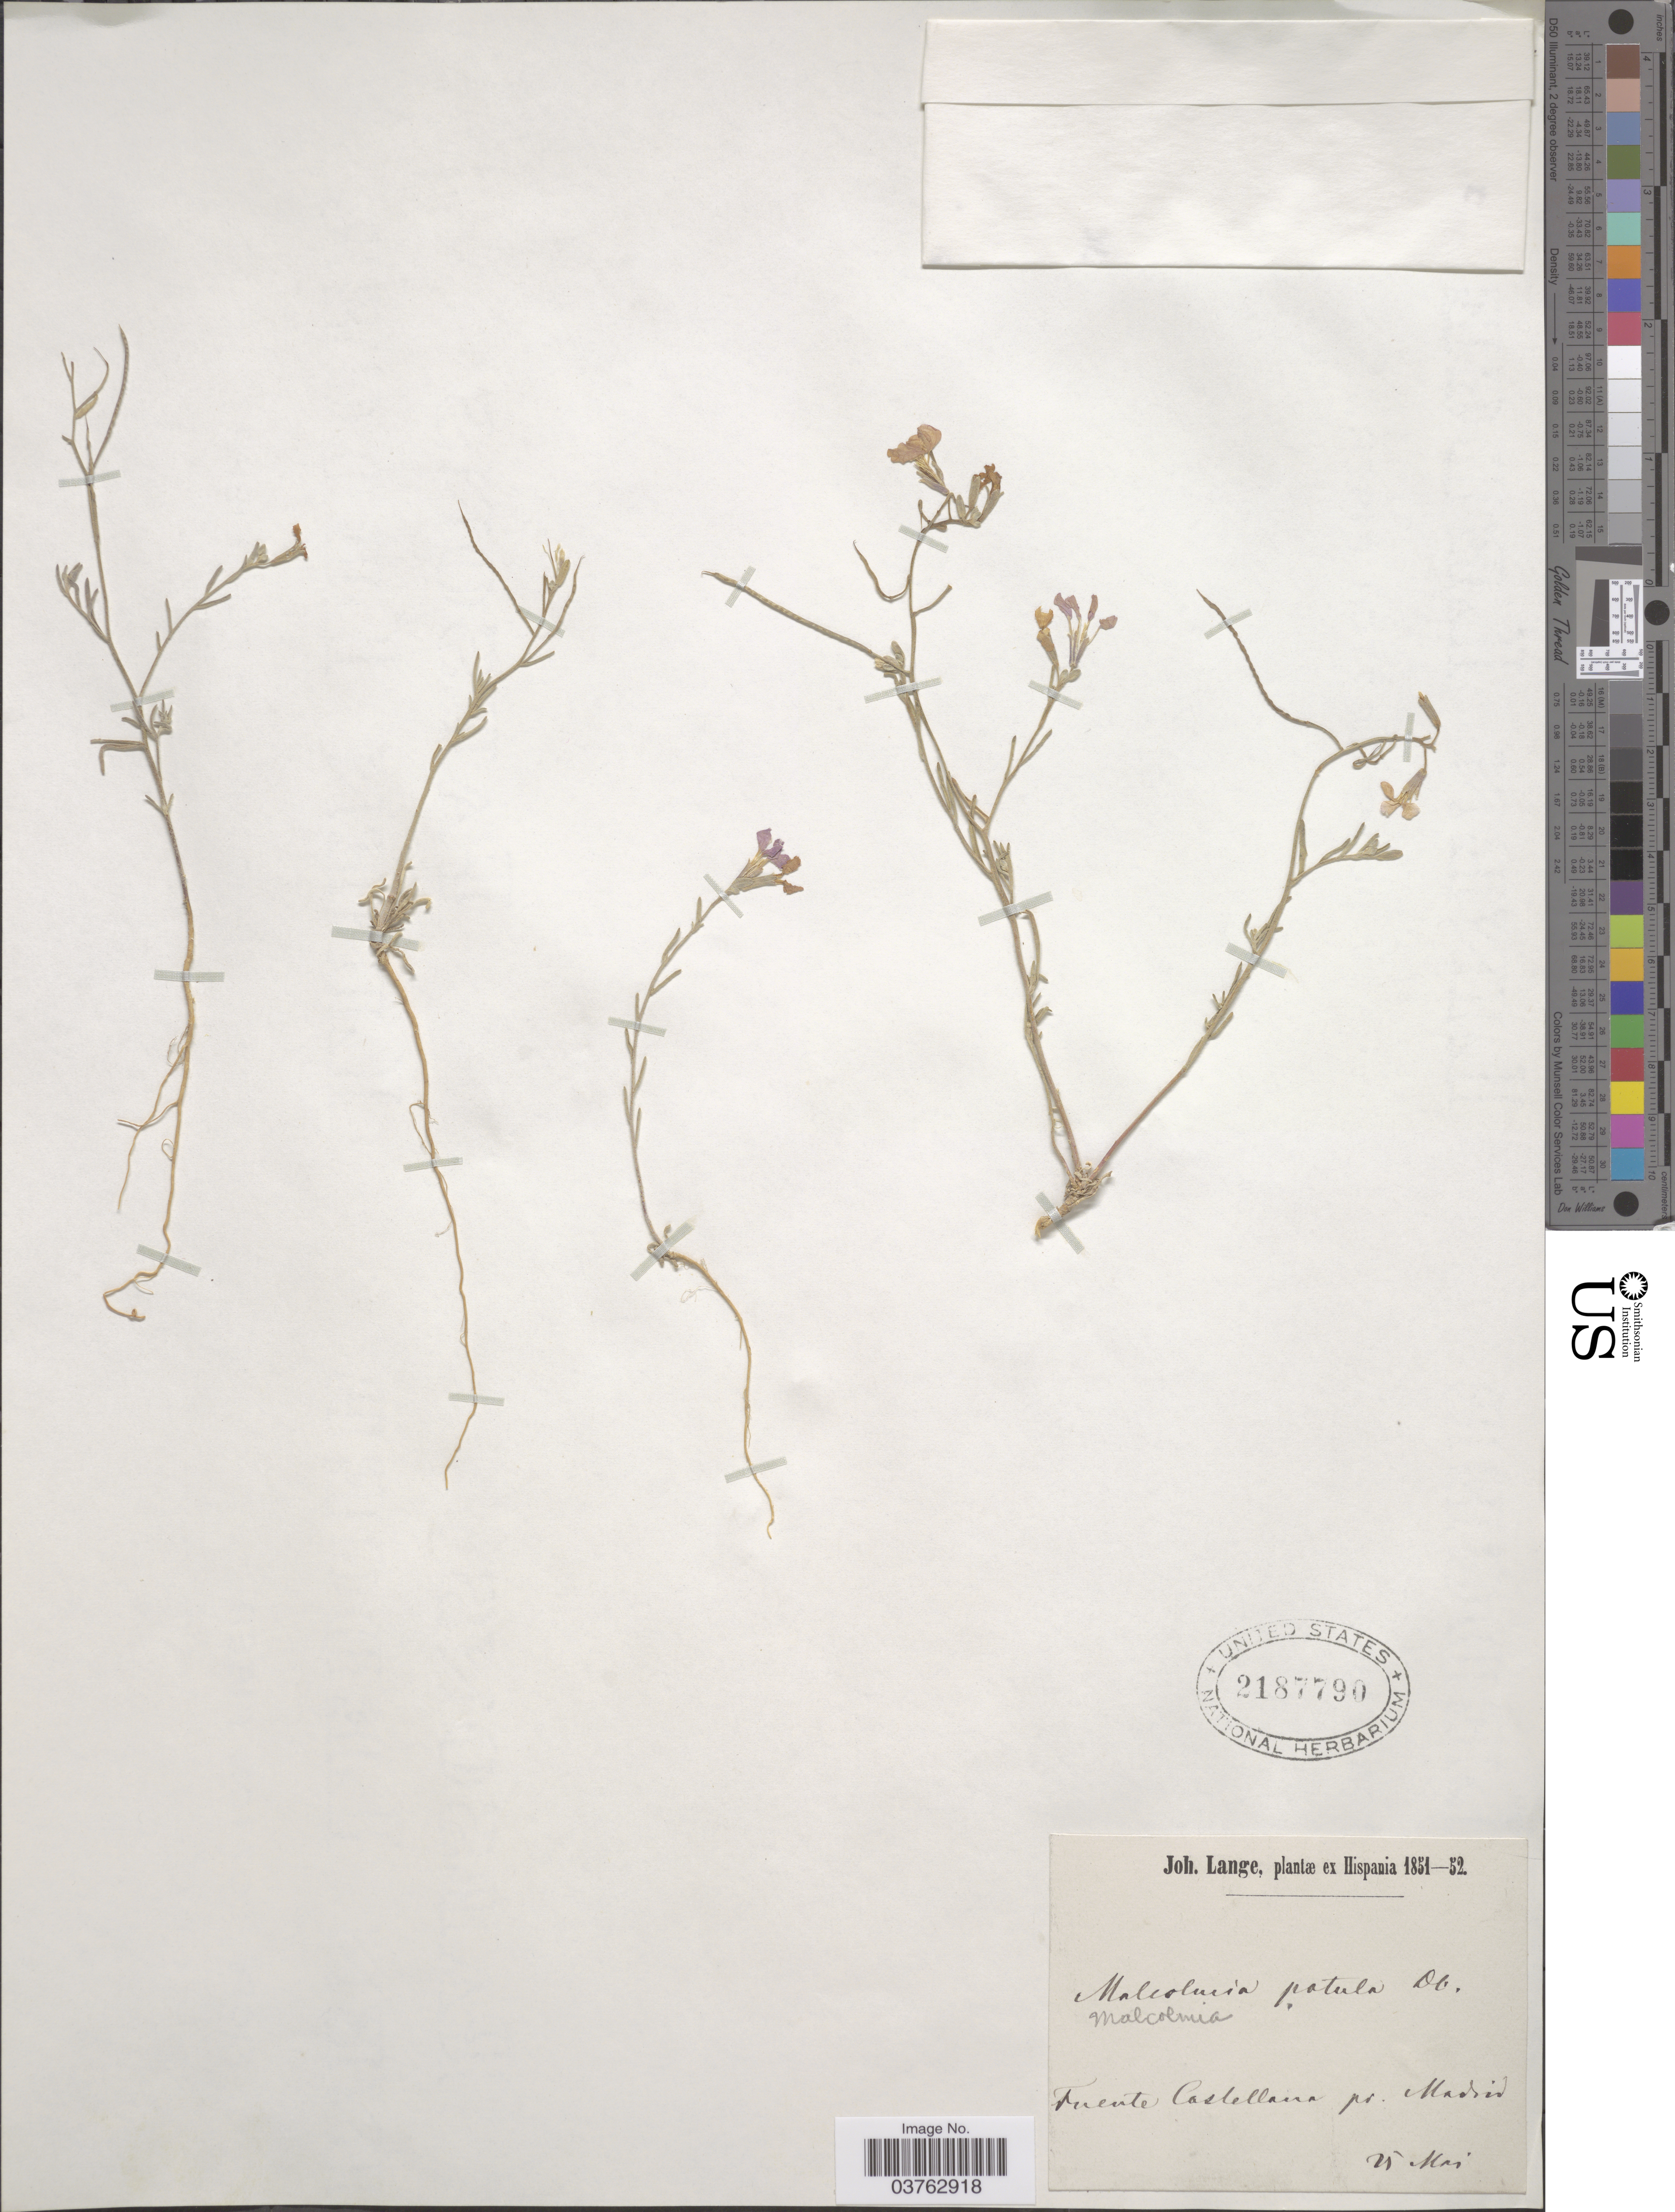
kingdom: Plantae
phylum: Tracheophyta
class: Magnoliopsida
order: Brassicales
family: Brassicaceae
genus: Malcolmia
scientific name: Malcolmia patula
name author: DC.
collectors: J. M. C. Lange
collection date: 1851-05-25/1852-05-25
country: Spain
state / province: Madrid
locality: Hispania. Fuente Castellana.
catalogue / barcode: US 2187790